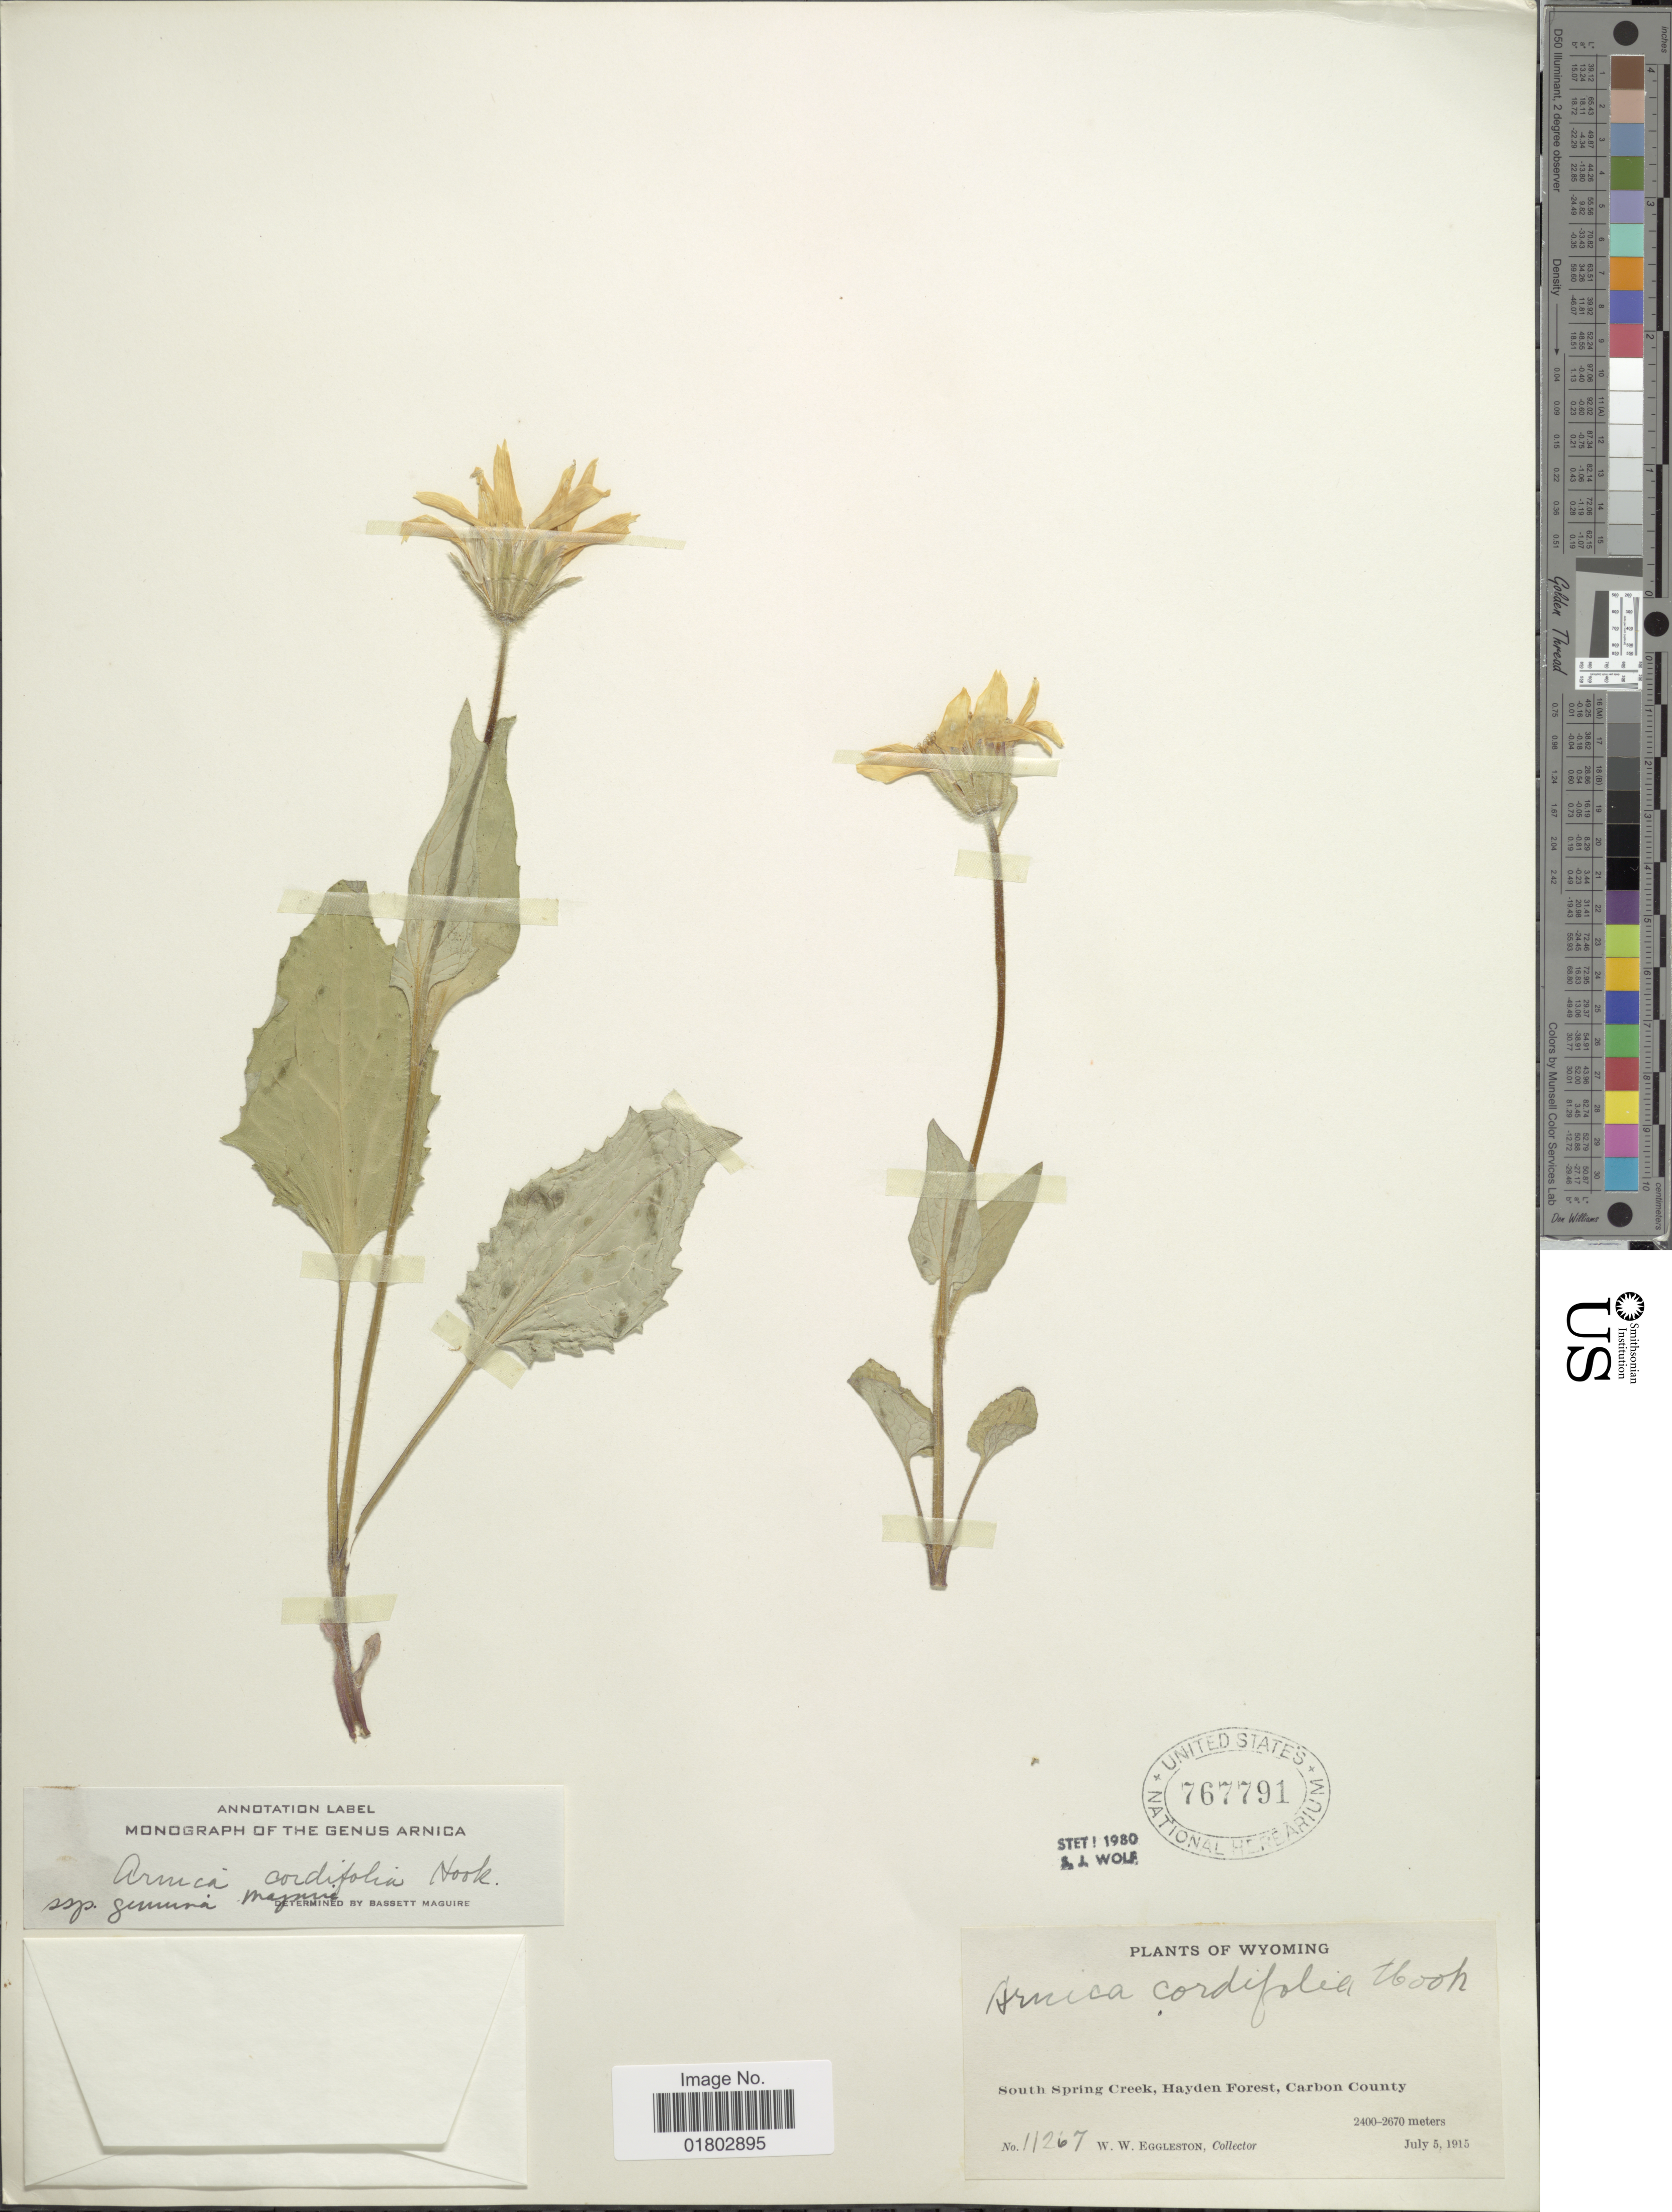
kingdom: Plantae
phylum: Tracheophyta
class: Magnoliopsida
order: Asterales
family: Asteraceae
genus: Arnica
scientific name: Arnica cordifolia subsp. genuina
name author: Maguire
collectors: W. W. Eggleston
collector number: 11267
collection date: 1915-07-05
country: United States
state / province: Wyoming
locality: South Spring Creek, hayden Forest, Carbon County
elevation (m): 2400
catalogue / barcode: US 767791